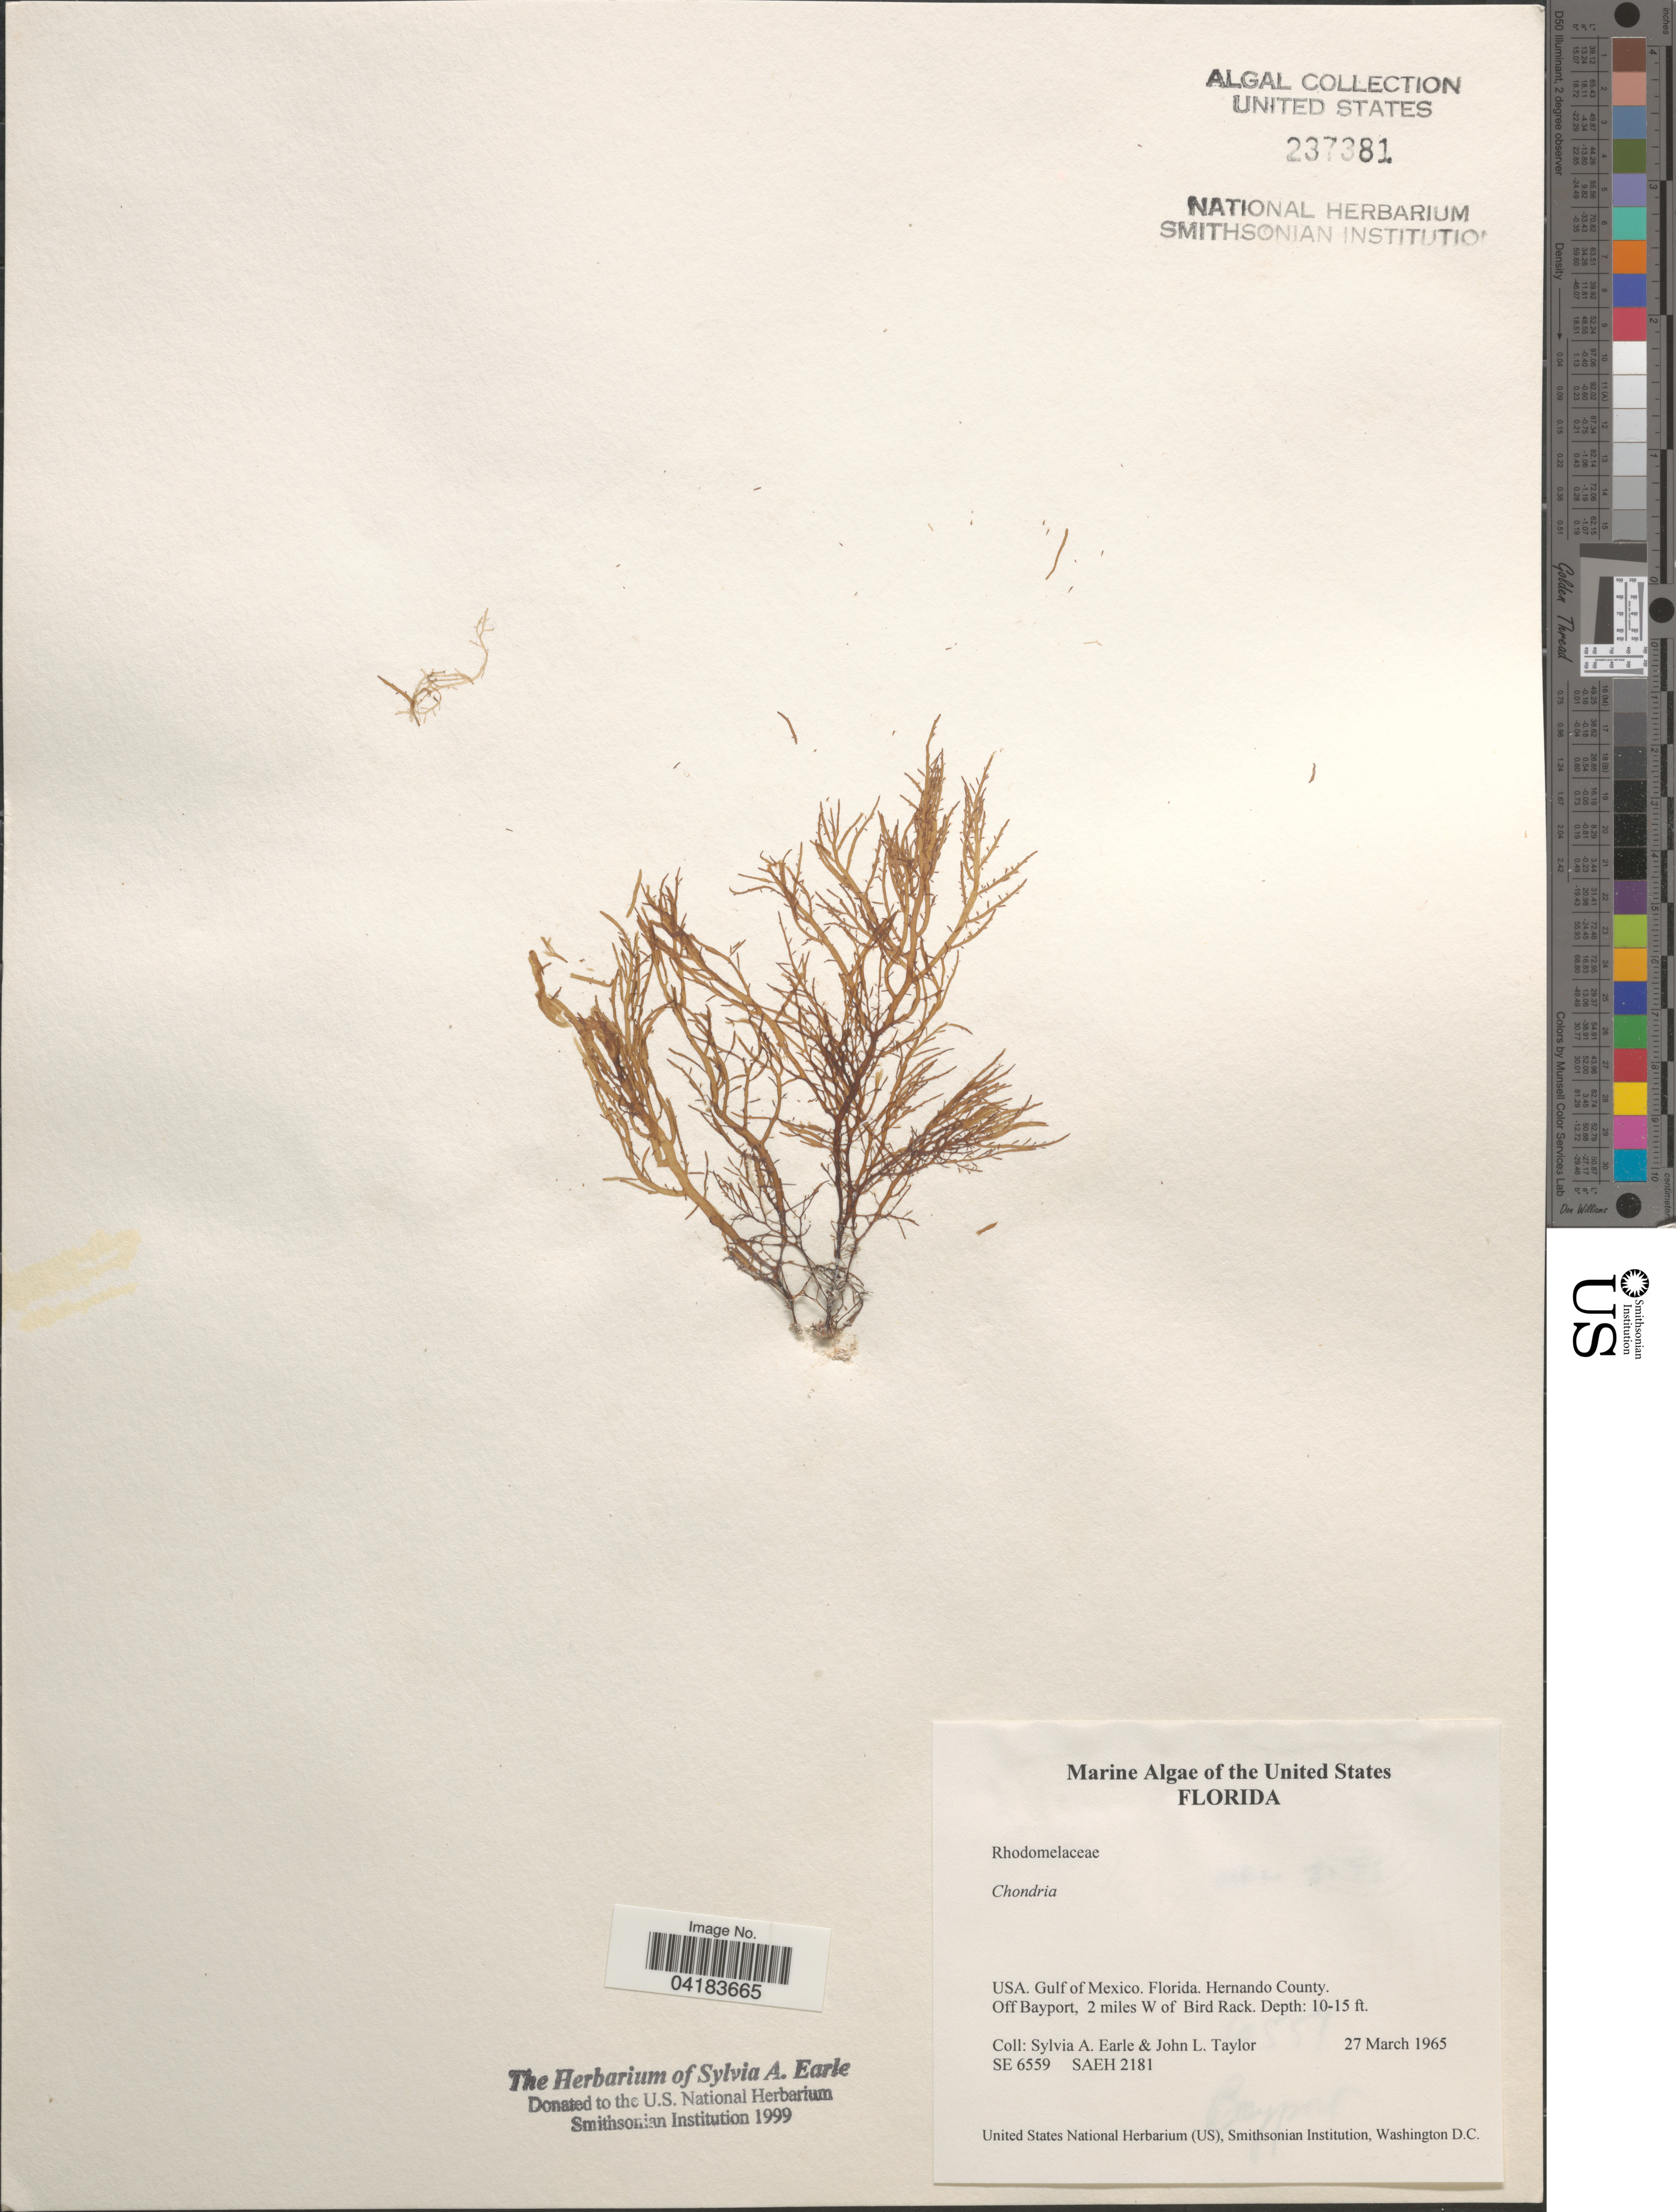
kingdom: Plantae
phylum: Rhodophyta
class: Florideophyceae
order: Ceramiales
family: Rhodomelaceae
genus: Chondria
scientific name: Chondria sp.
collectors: S. A. Earle & J. L. Taylor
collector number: SE6559/SAEH2181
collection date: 1965-03-27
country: United States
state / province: Florida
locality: Gulf of Mexico. Hernando County. Off Bayport, 2 miles W of Bird Rack.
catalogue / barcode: US 237381